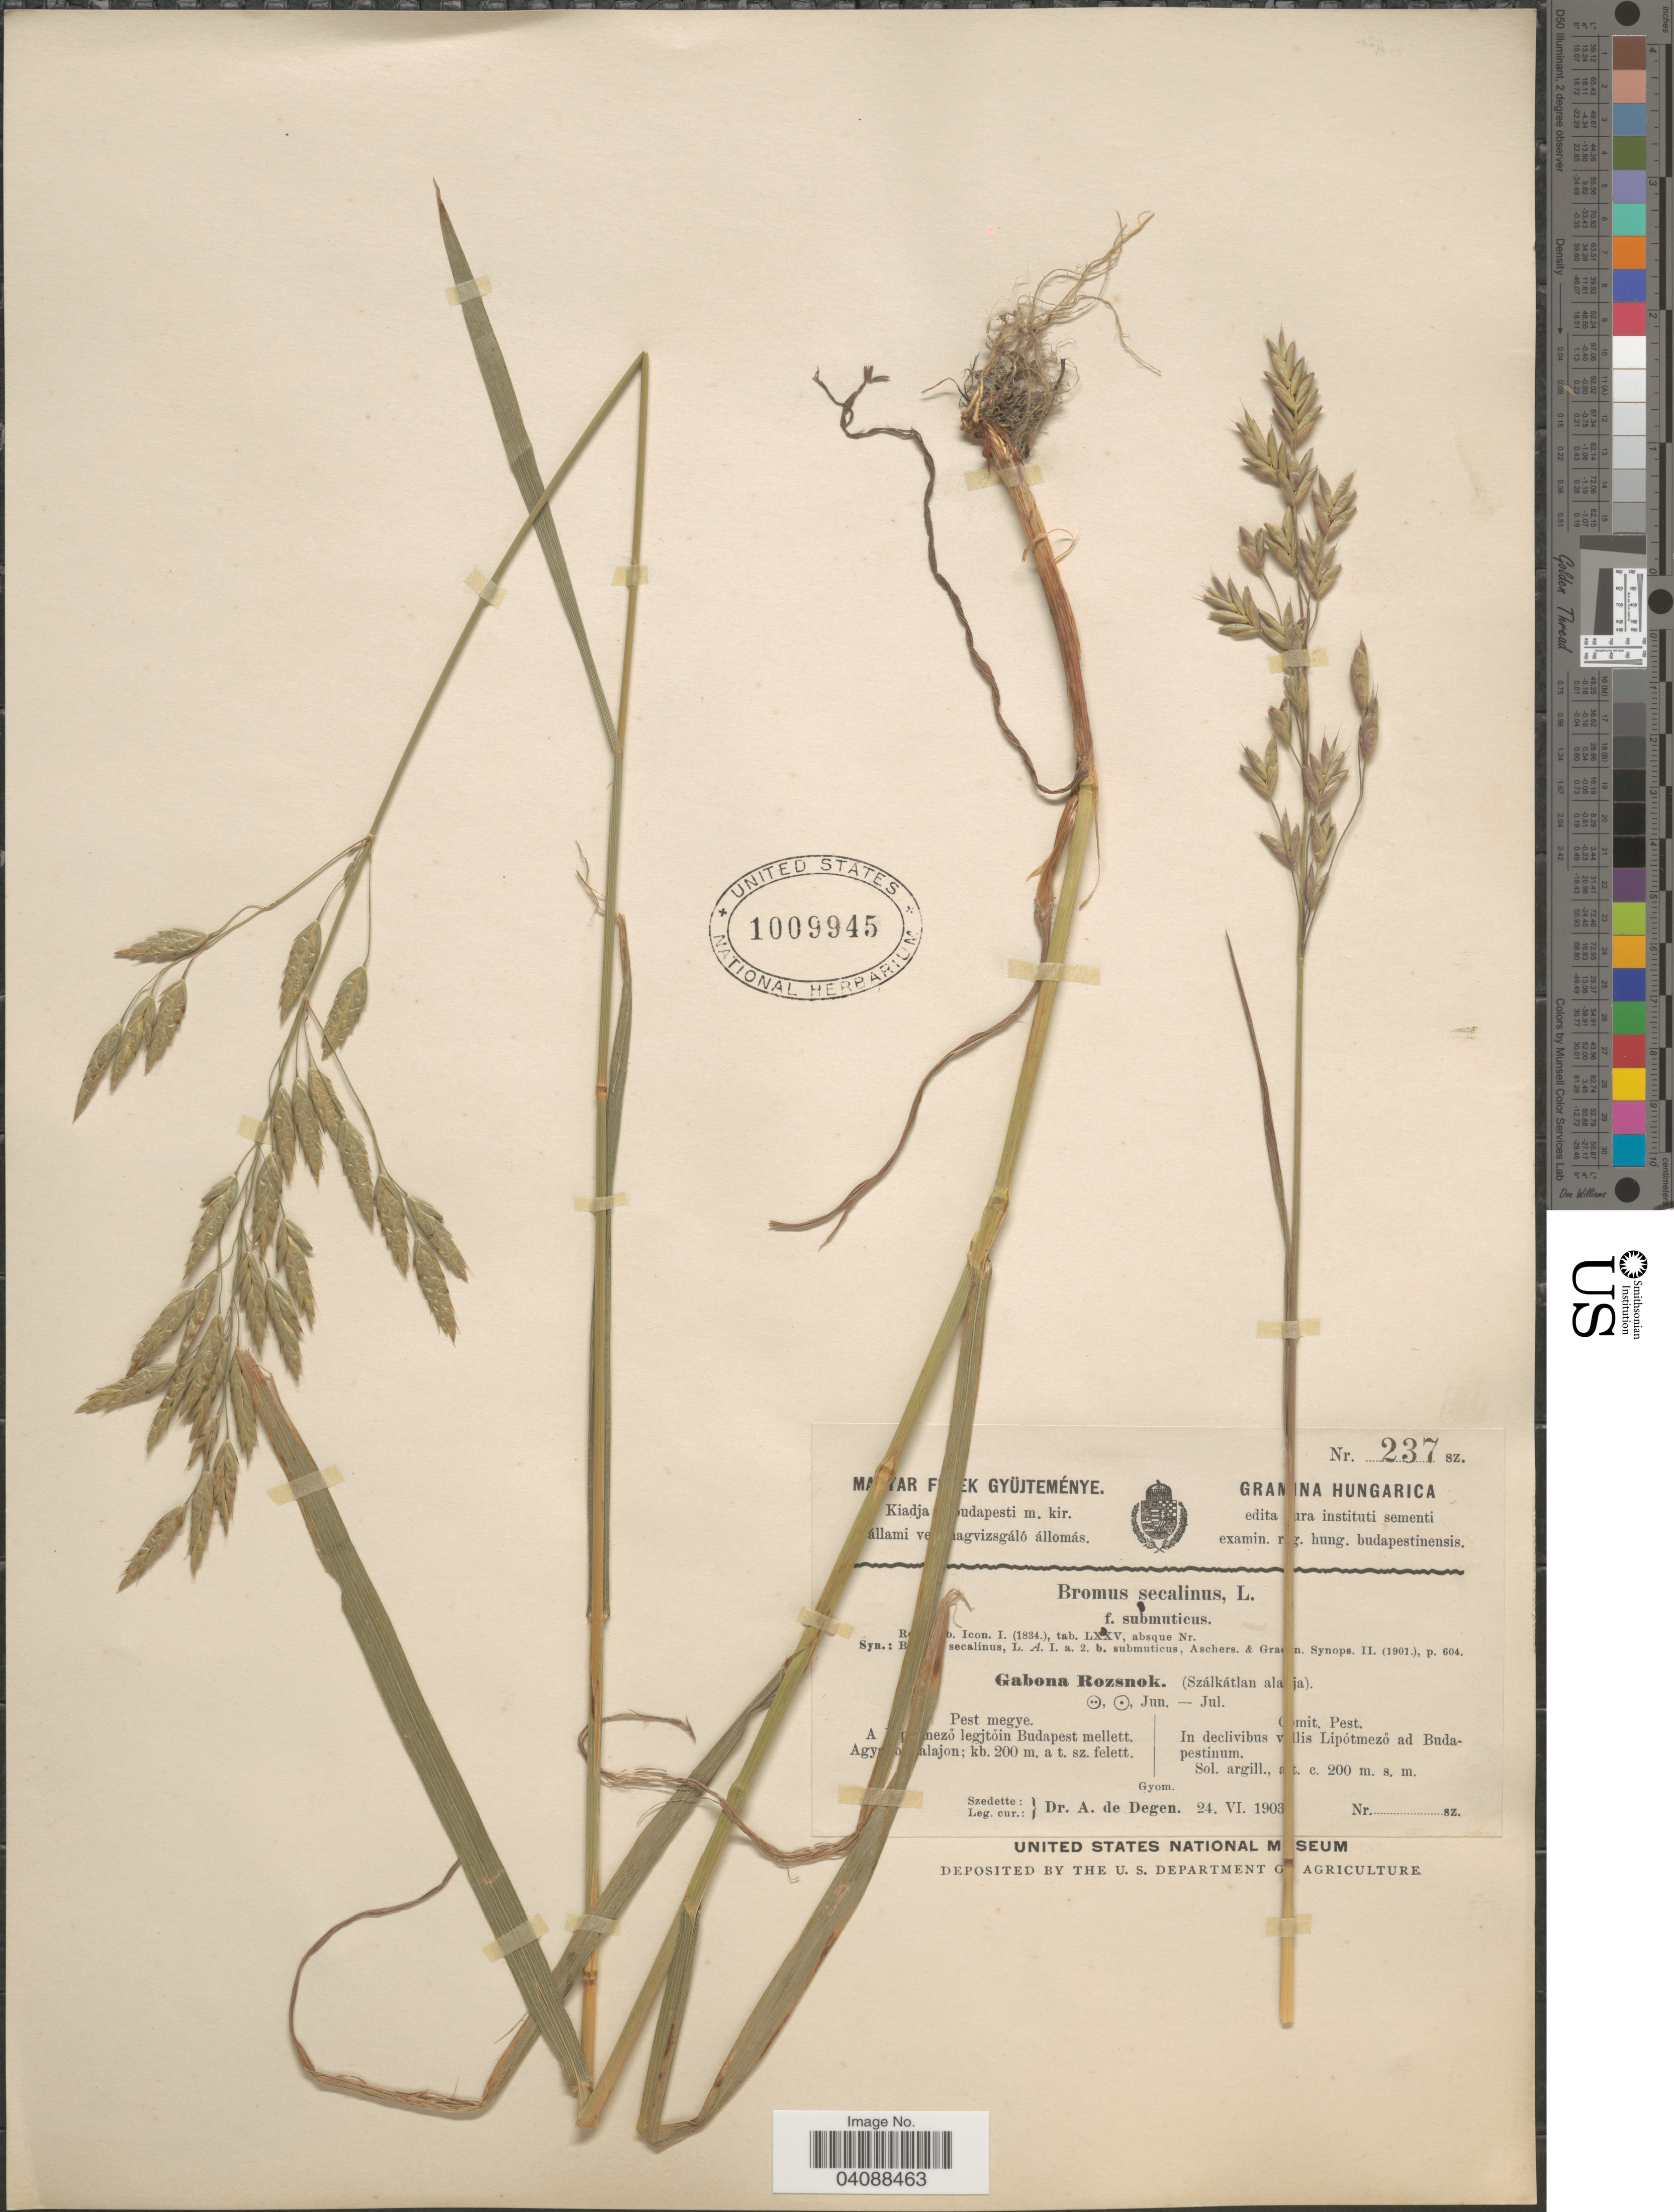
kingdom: Plantae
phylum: Tracheophyta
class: Liliopsida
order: Poales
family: Poaceae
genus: Bromus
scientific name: Bromus secalinus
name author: L.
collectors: A. Degen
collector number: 237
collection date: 1903-06-24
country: Hungary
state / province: Pest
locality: Hungarica. Comit. Pest. In declivibus v [illegible text]llis Lipótmezö ad Budapestinum. Sol. argill.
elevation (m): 200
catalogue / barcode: US 1009945